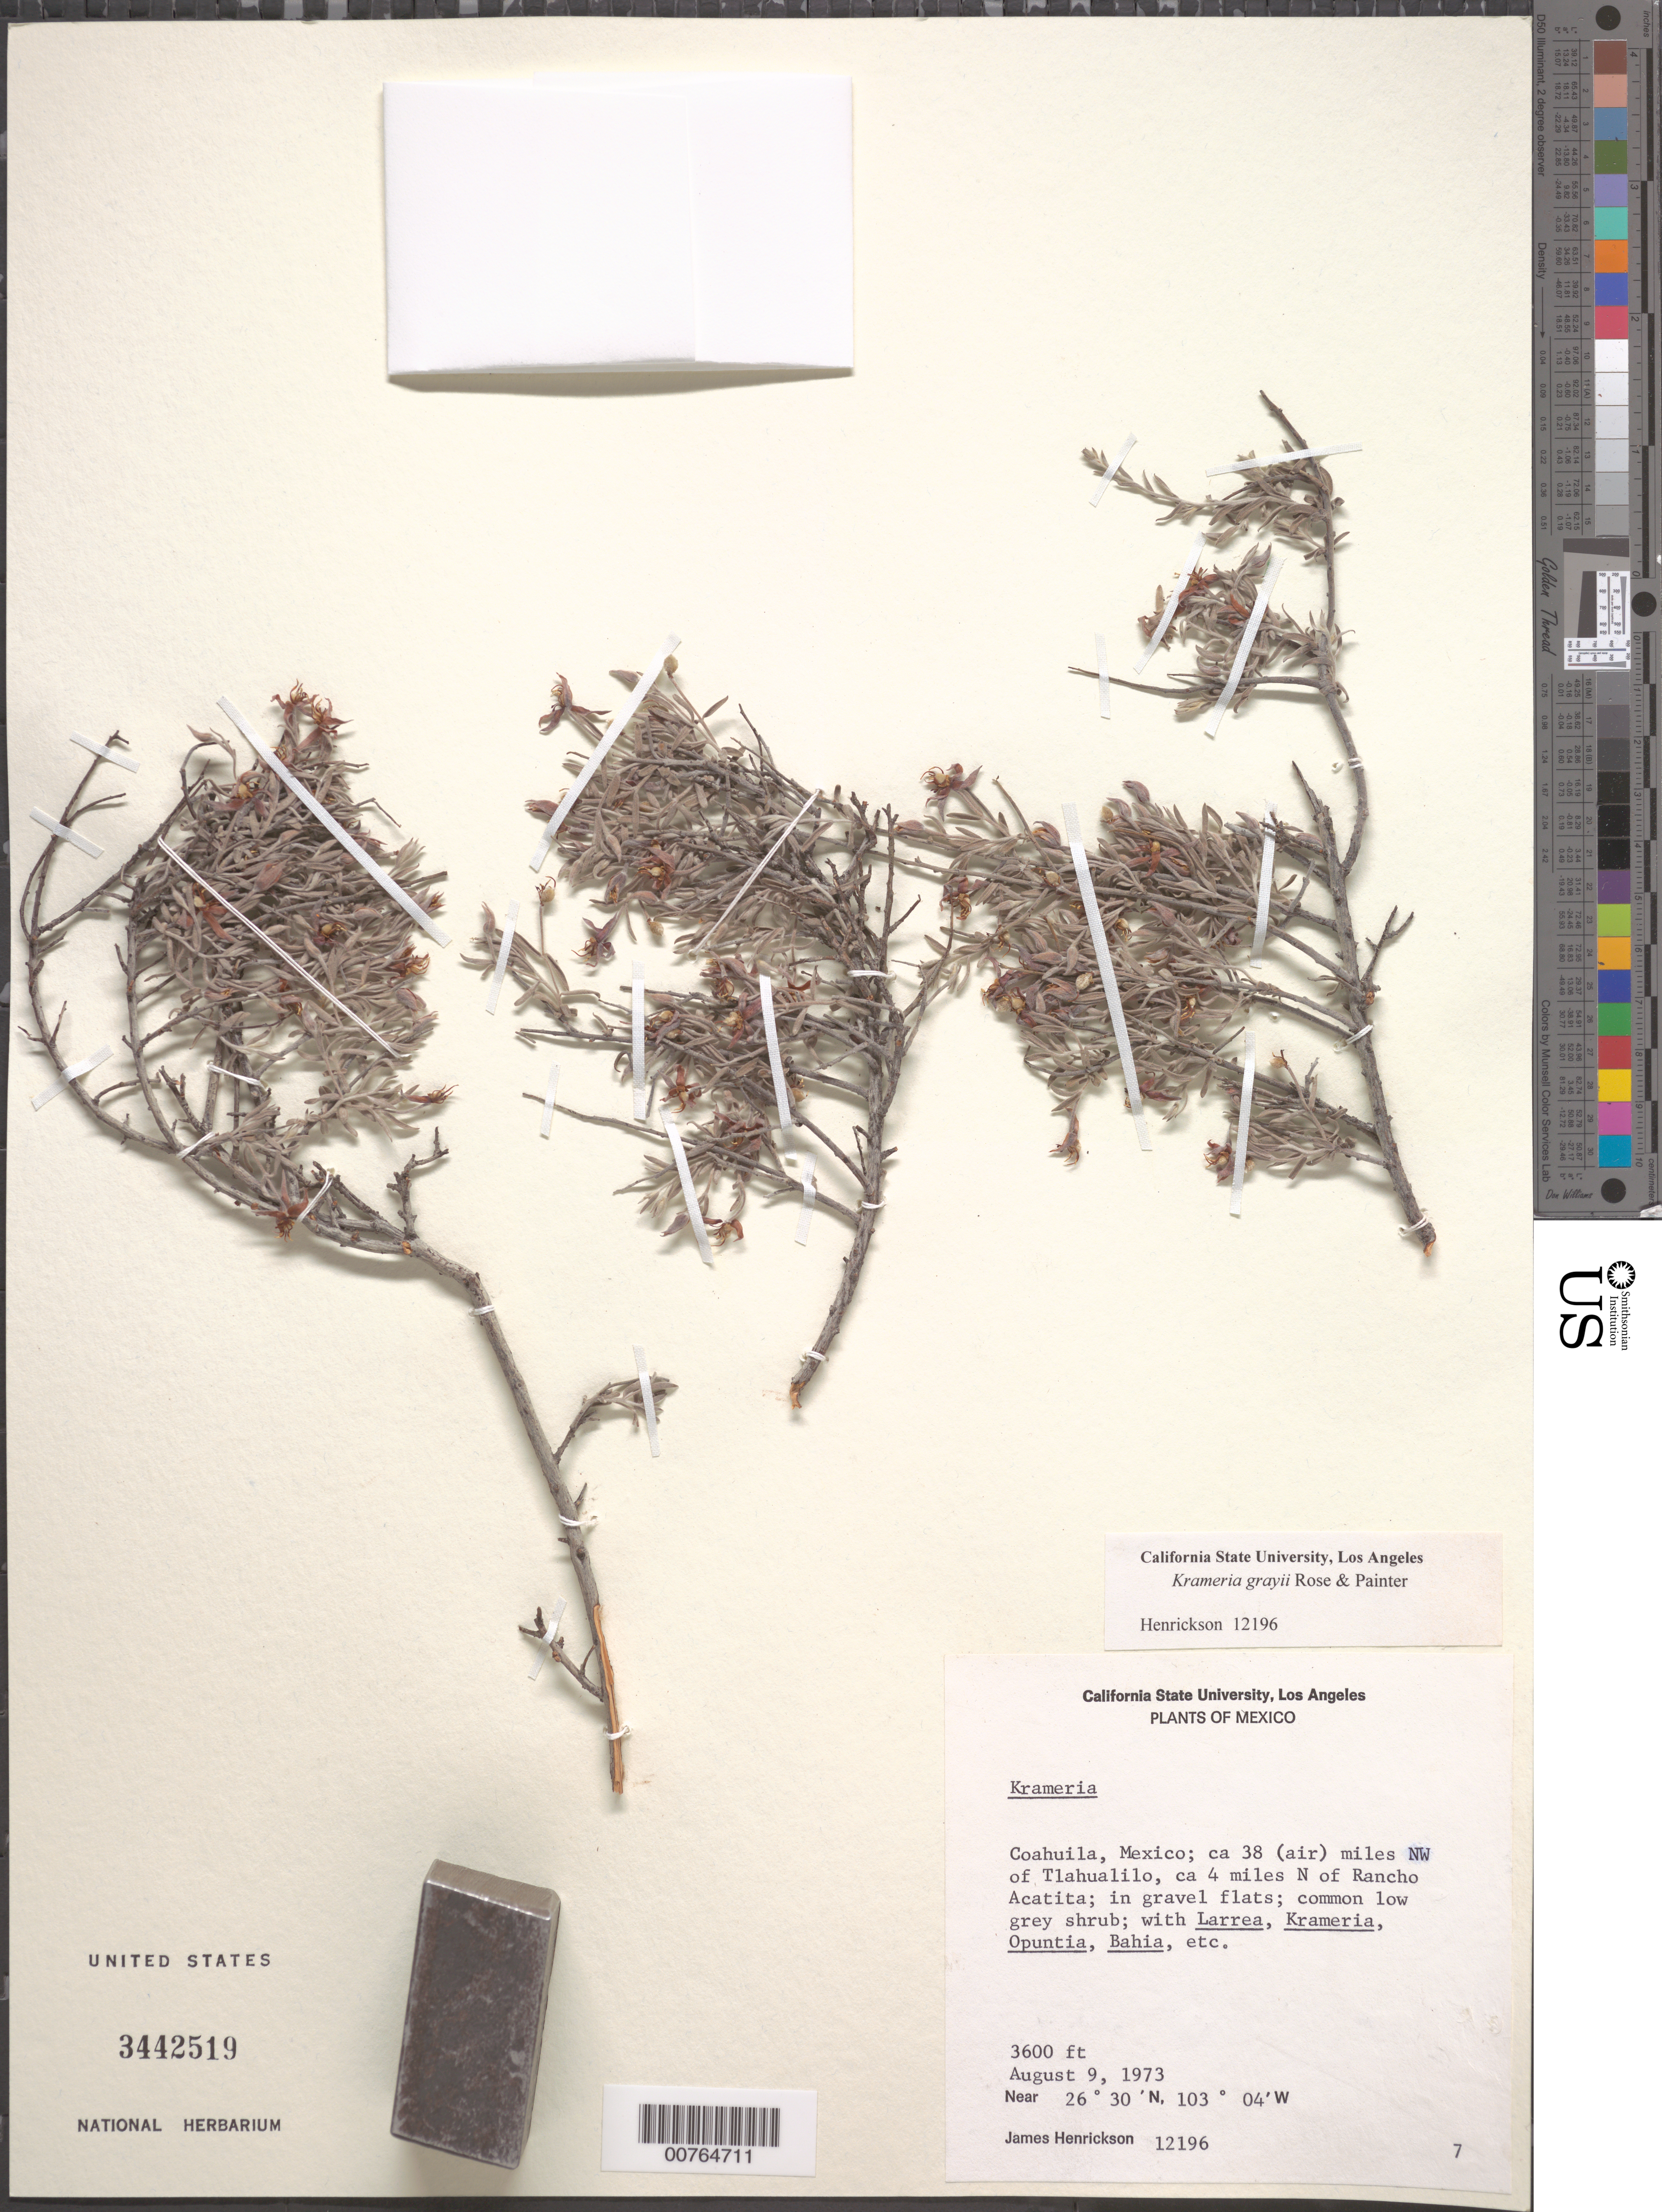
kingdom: Plantae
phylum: Tracheophyta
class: Magnoliopsida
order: Zygophyllales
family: Krameriaceae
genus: Krameria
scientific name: Krameria grayi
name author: Rose & J.H. Painter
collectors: J. S. Henrickson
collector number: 12196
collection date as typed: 09 Aug 1973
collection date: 1973-08-09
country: Mexico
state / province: Coahuila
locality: NW of Tlahualilo, N of Rancho Acatita.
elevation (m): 1097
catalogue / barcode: US 3442519